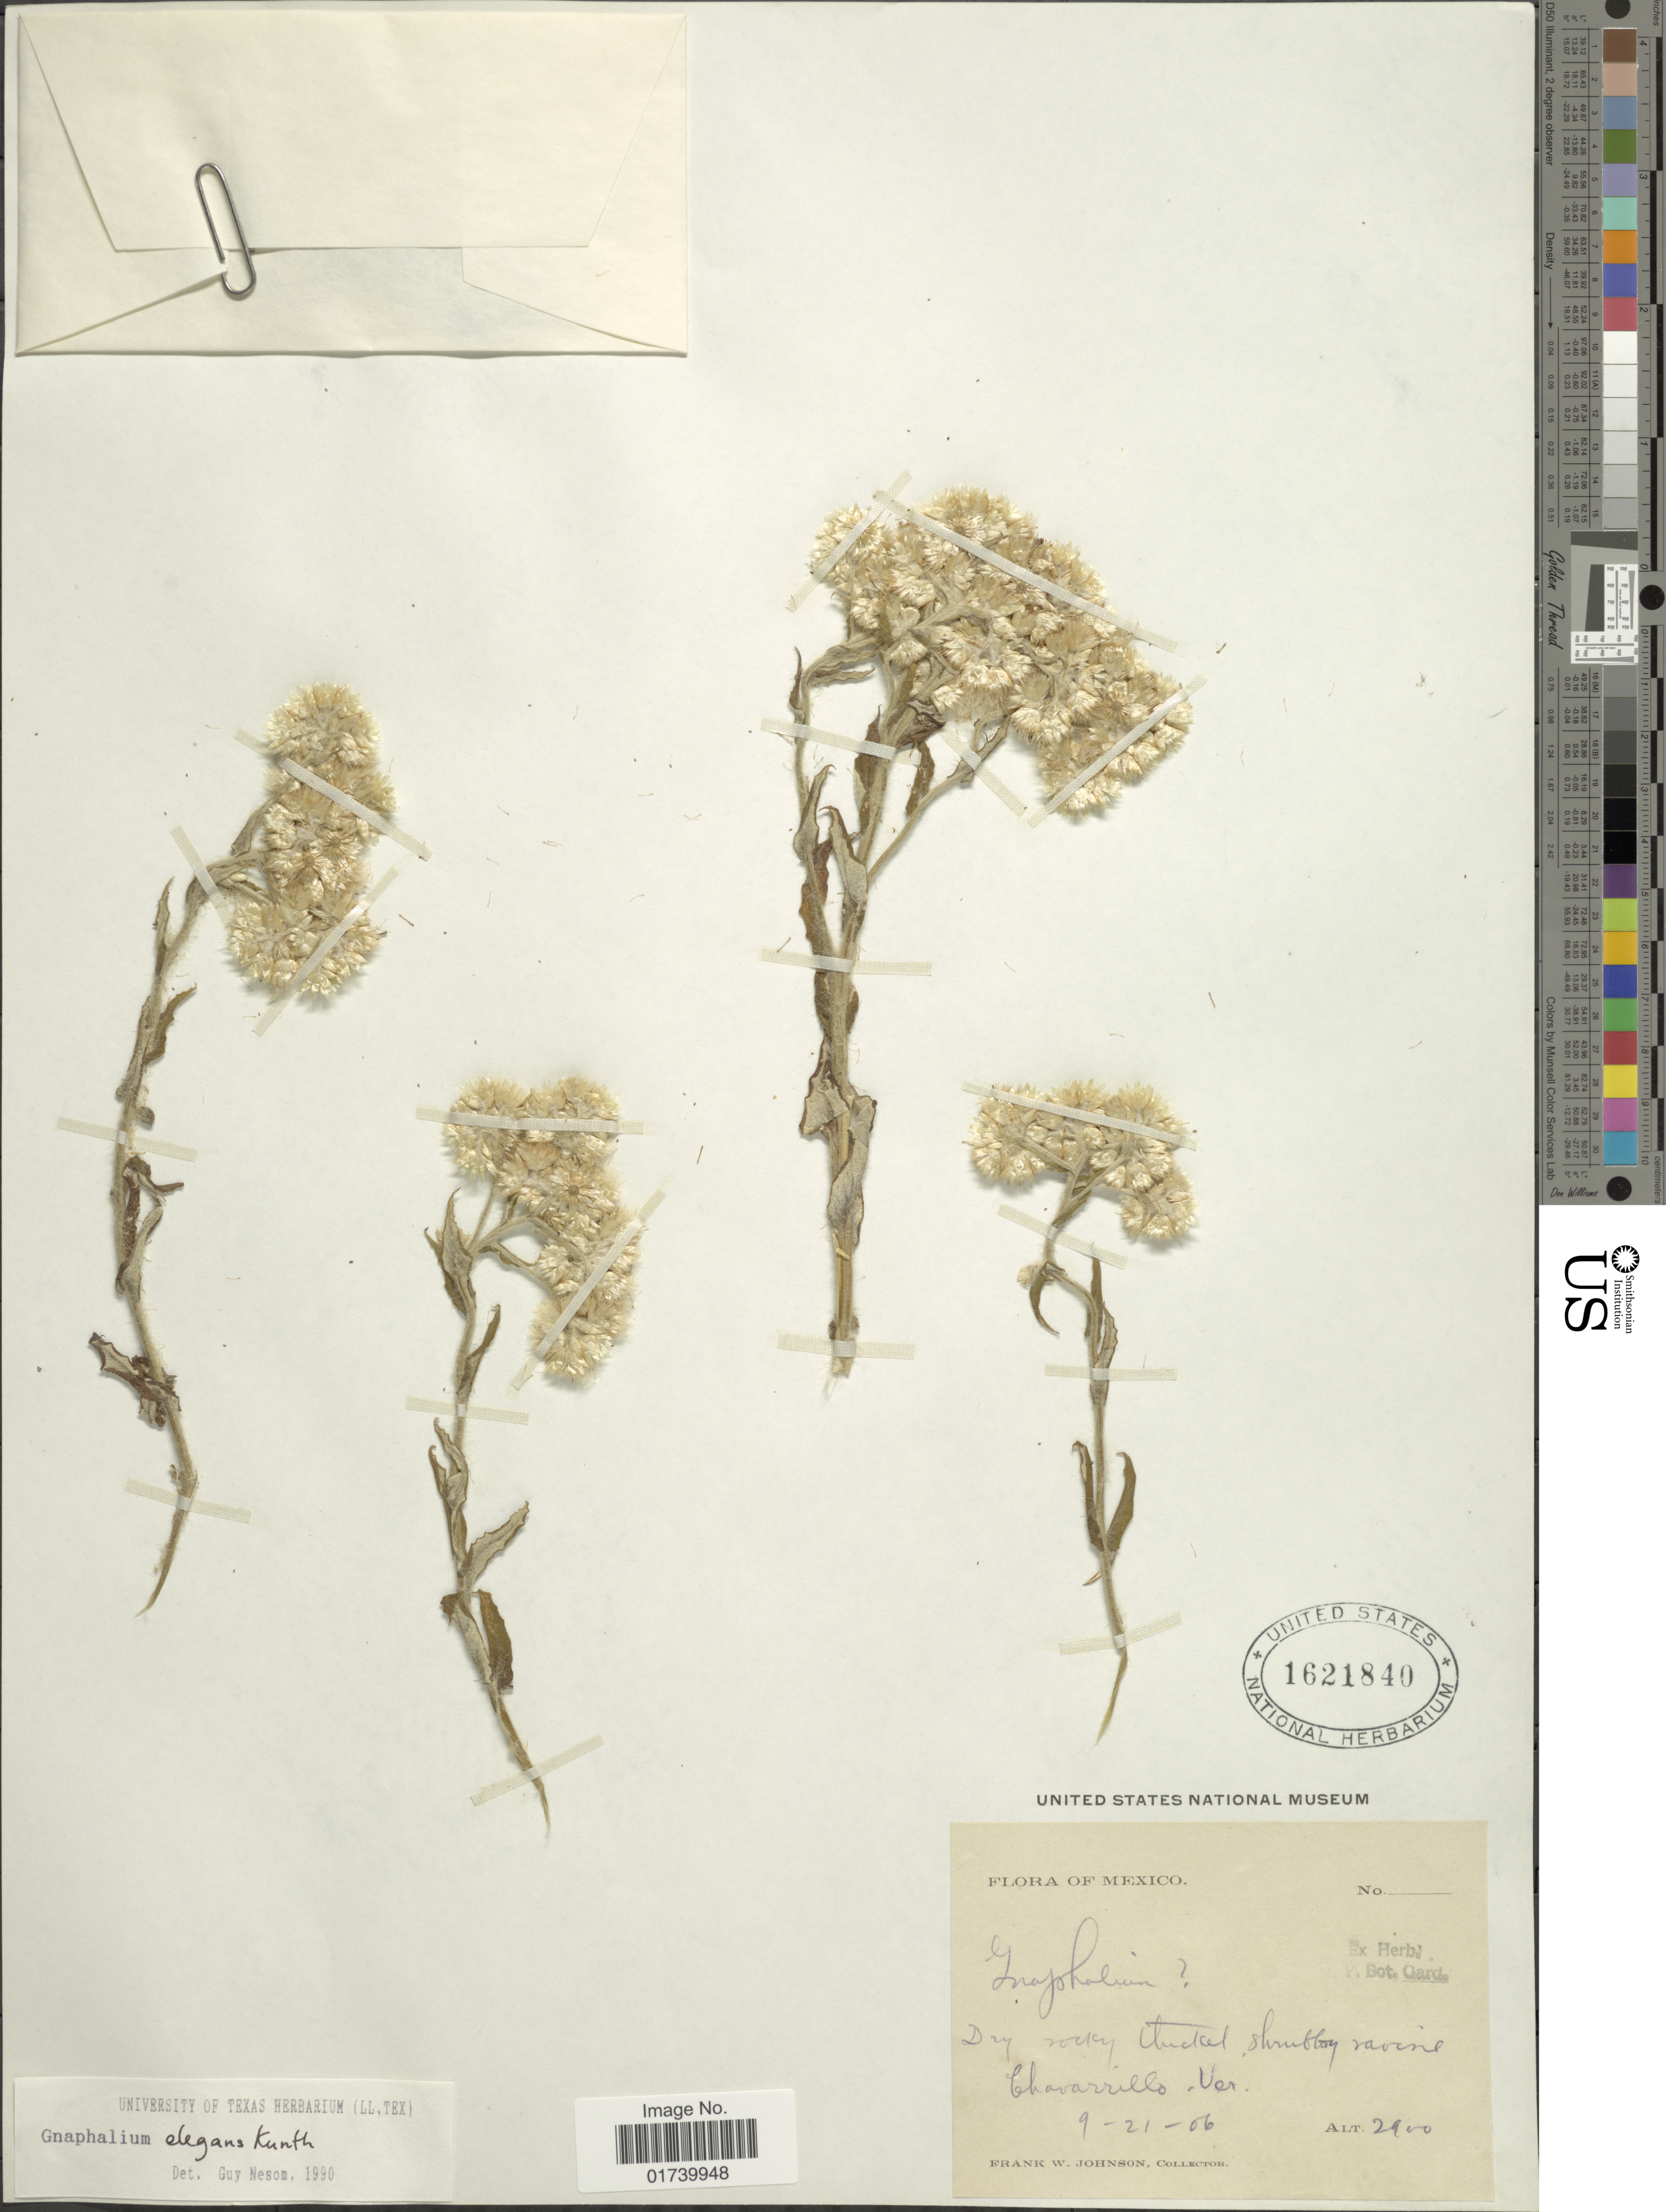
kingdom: Plantae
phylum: Tracheophyta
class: Magnoliopsida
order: Asterales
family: Asteraceae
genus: Pseudognaphalium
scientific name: Pseudognaphalium elegans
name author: (Kunth) Kartesz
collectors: F. W. Johnson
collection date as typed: Transcribed d/m/y: 21/9/6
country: Mexico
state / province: Veracruz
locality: Dry rocky Cluded, shrubby ravine Chavarrillo Ver.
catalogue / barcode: US 1621840